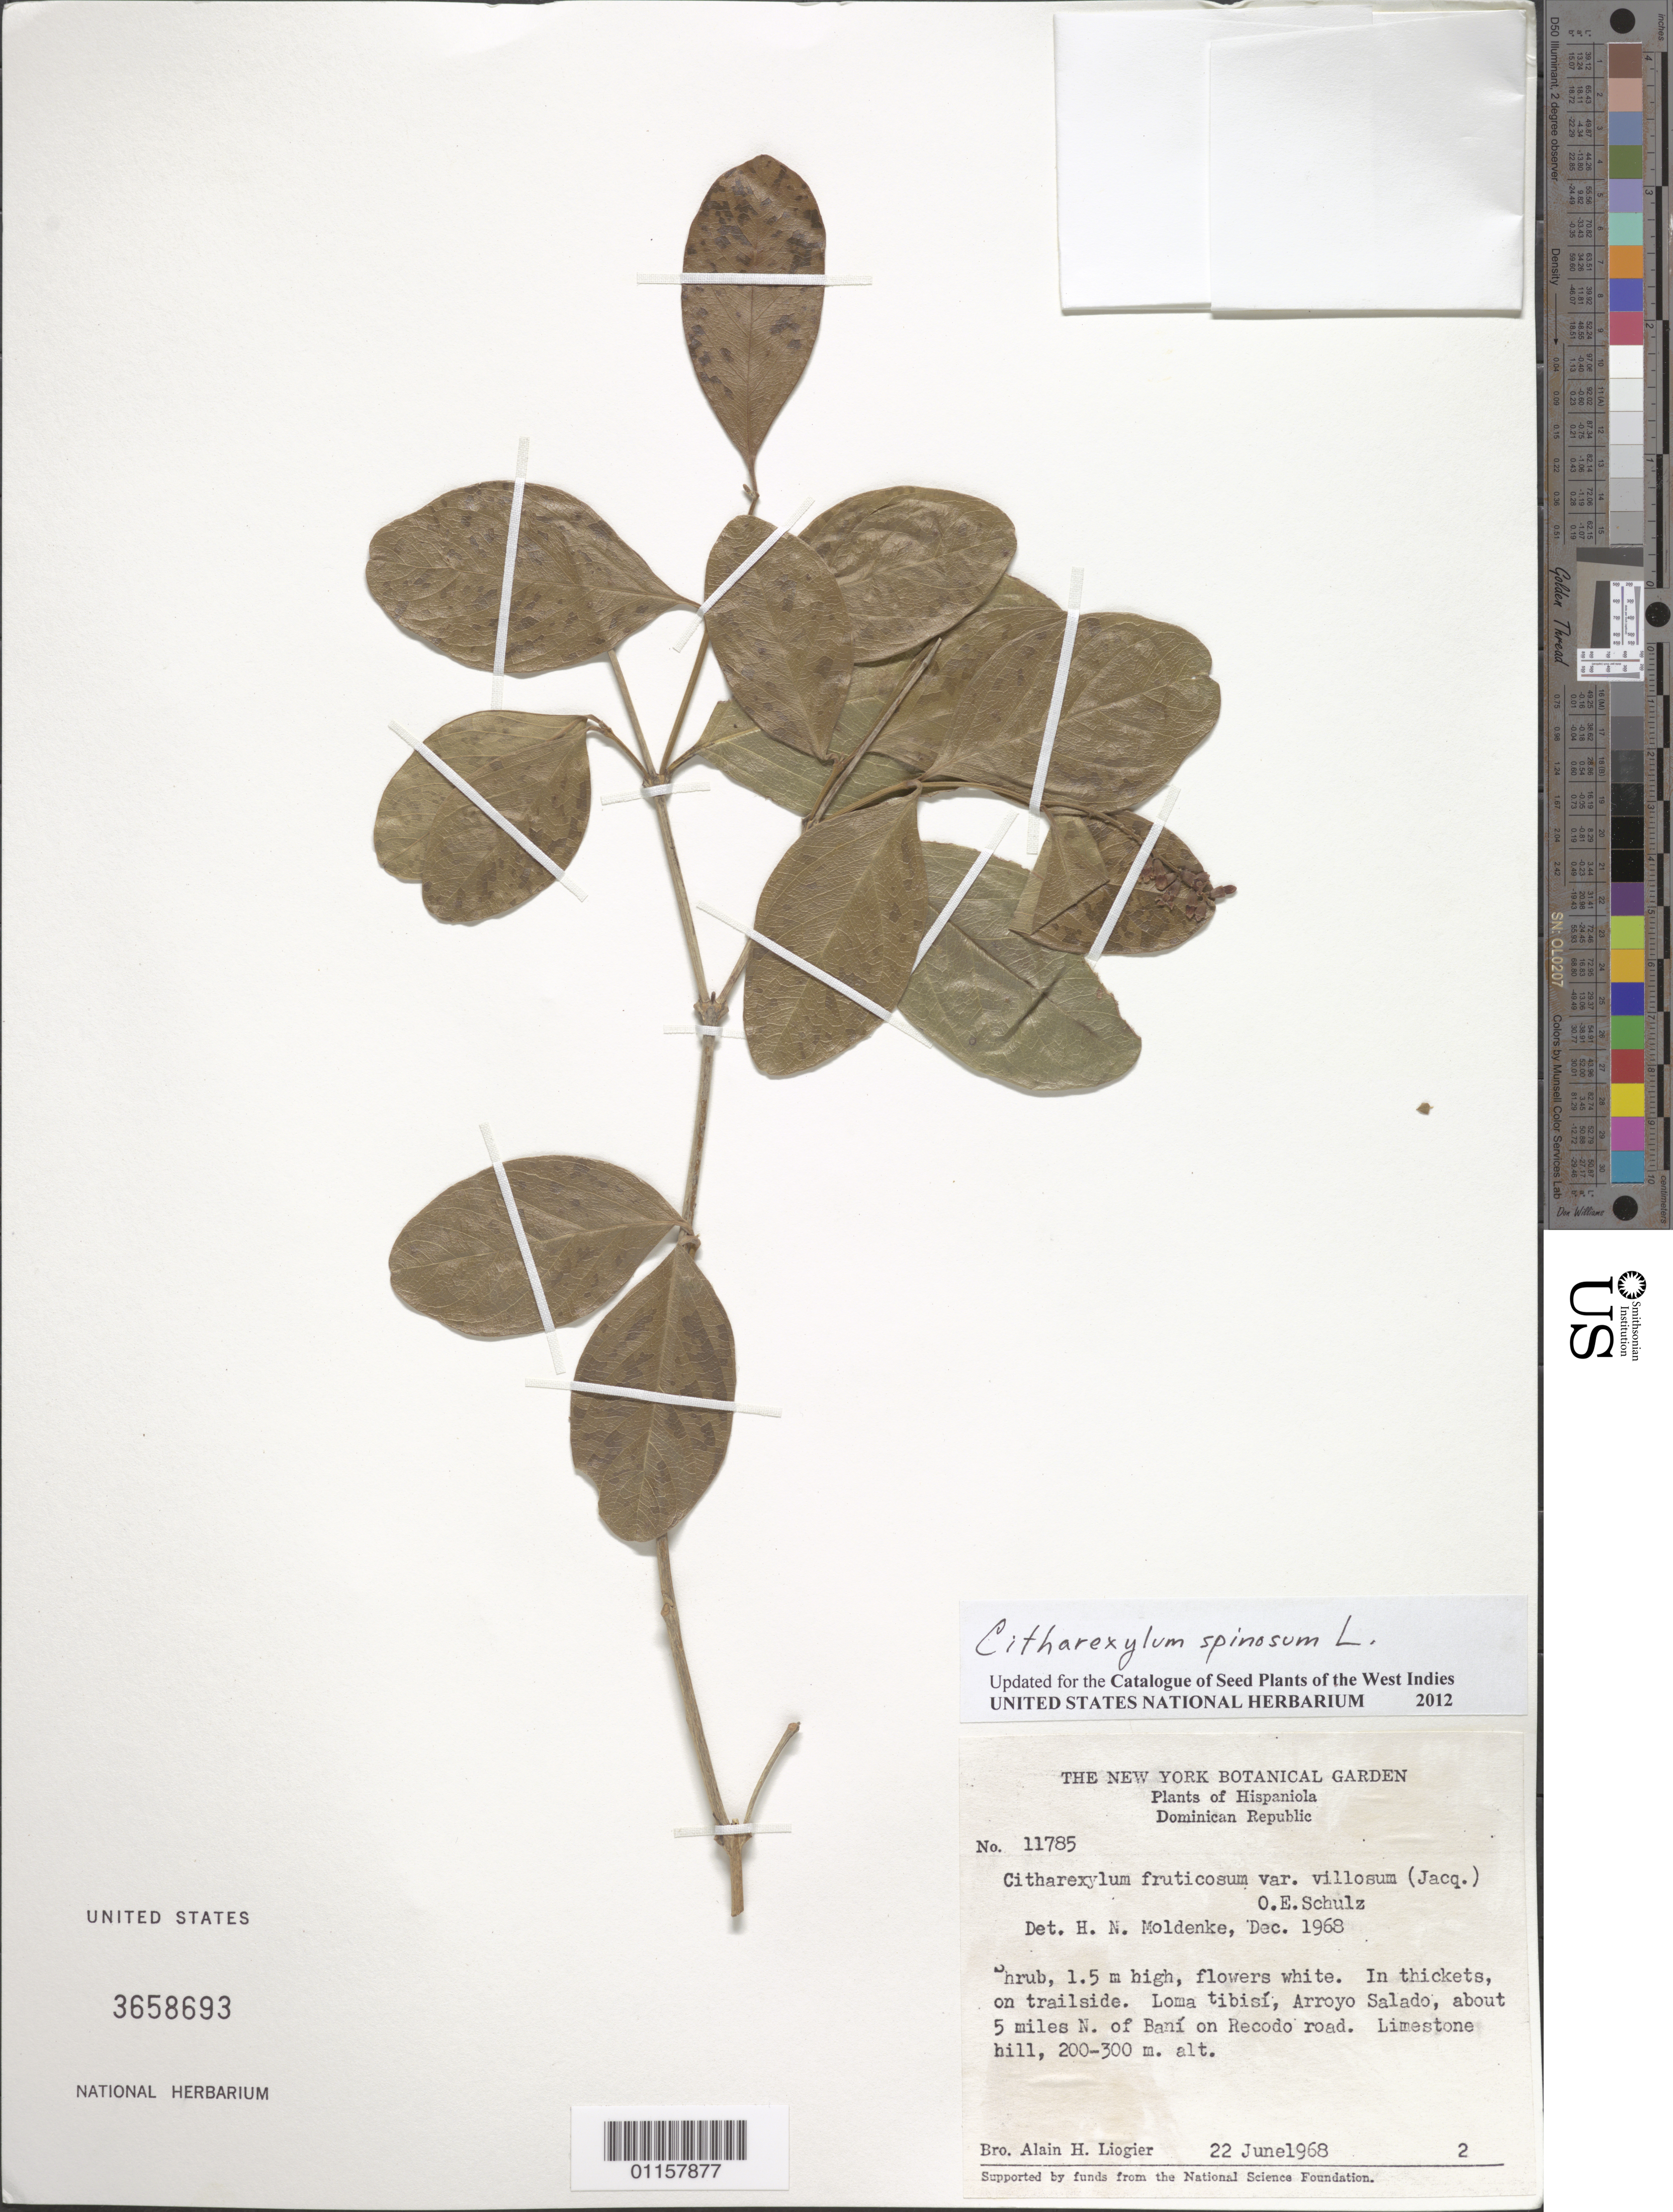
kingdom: Plantae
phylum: Tracheophyta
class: Magnoliopsida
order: Lamiales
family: Verbenaceae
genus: Citharexylum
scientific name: Citharexylum spinosum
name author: L.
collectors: A. H. Liogier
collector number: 11785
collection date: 1968-06-22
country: Dominican Republic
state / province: Peravia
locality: Loma Tibisí, Arroyo Salado, about 5 miles N of Baní on Recodo Road.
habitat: Limestone hill. In thickets on trailside.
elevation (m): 200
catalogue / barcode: US 3658693